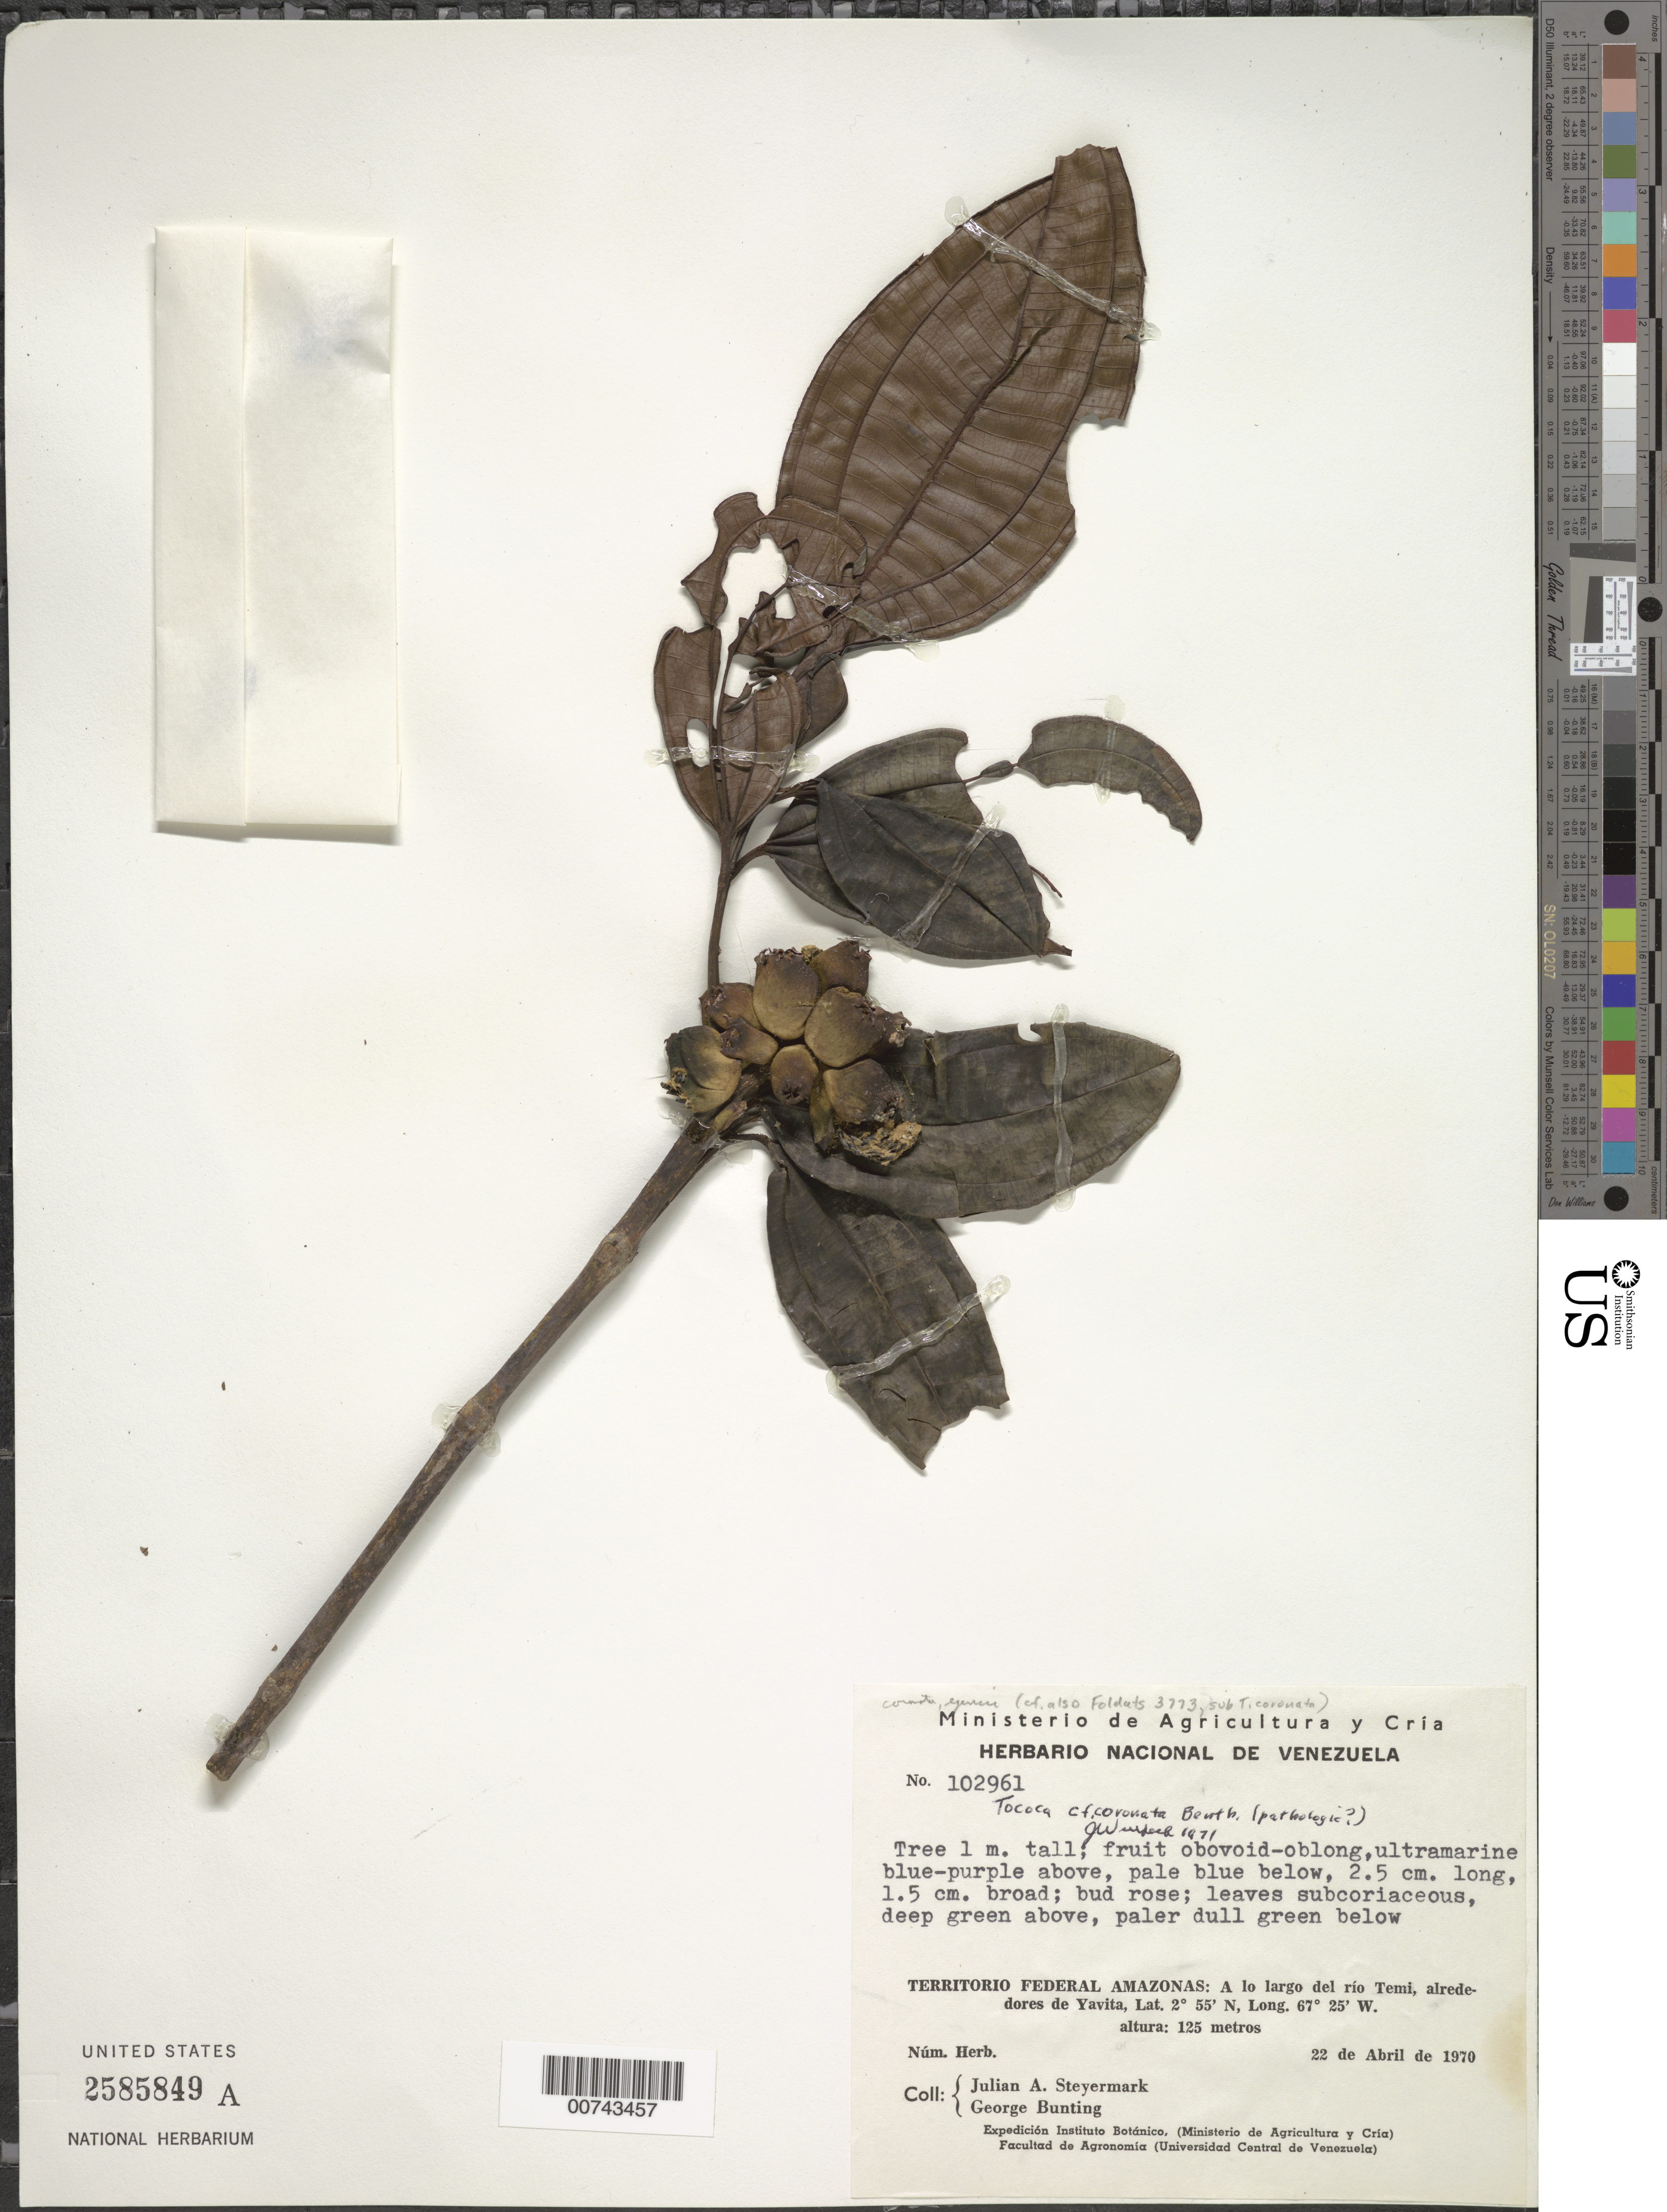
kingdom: Plantae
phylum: Tracheophyta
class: Magnoliopsida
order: Myrtales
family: Melastomataceae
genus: Tococa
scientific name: Tococa coronata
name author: Benth.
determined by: Wurdack, John J., (US), US (UNITED STATES)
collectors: J. Steyermark & G. S. Bunting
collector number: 102961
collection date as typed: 22-Apr-70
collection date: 1970-04-22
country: Venezuela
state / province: Amazonas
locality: Río Temi, near Yavita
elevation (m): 125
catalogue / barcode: US 2585849